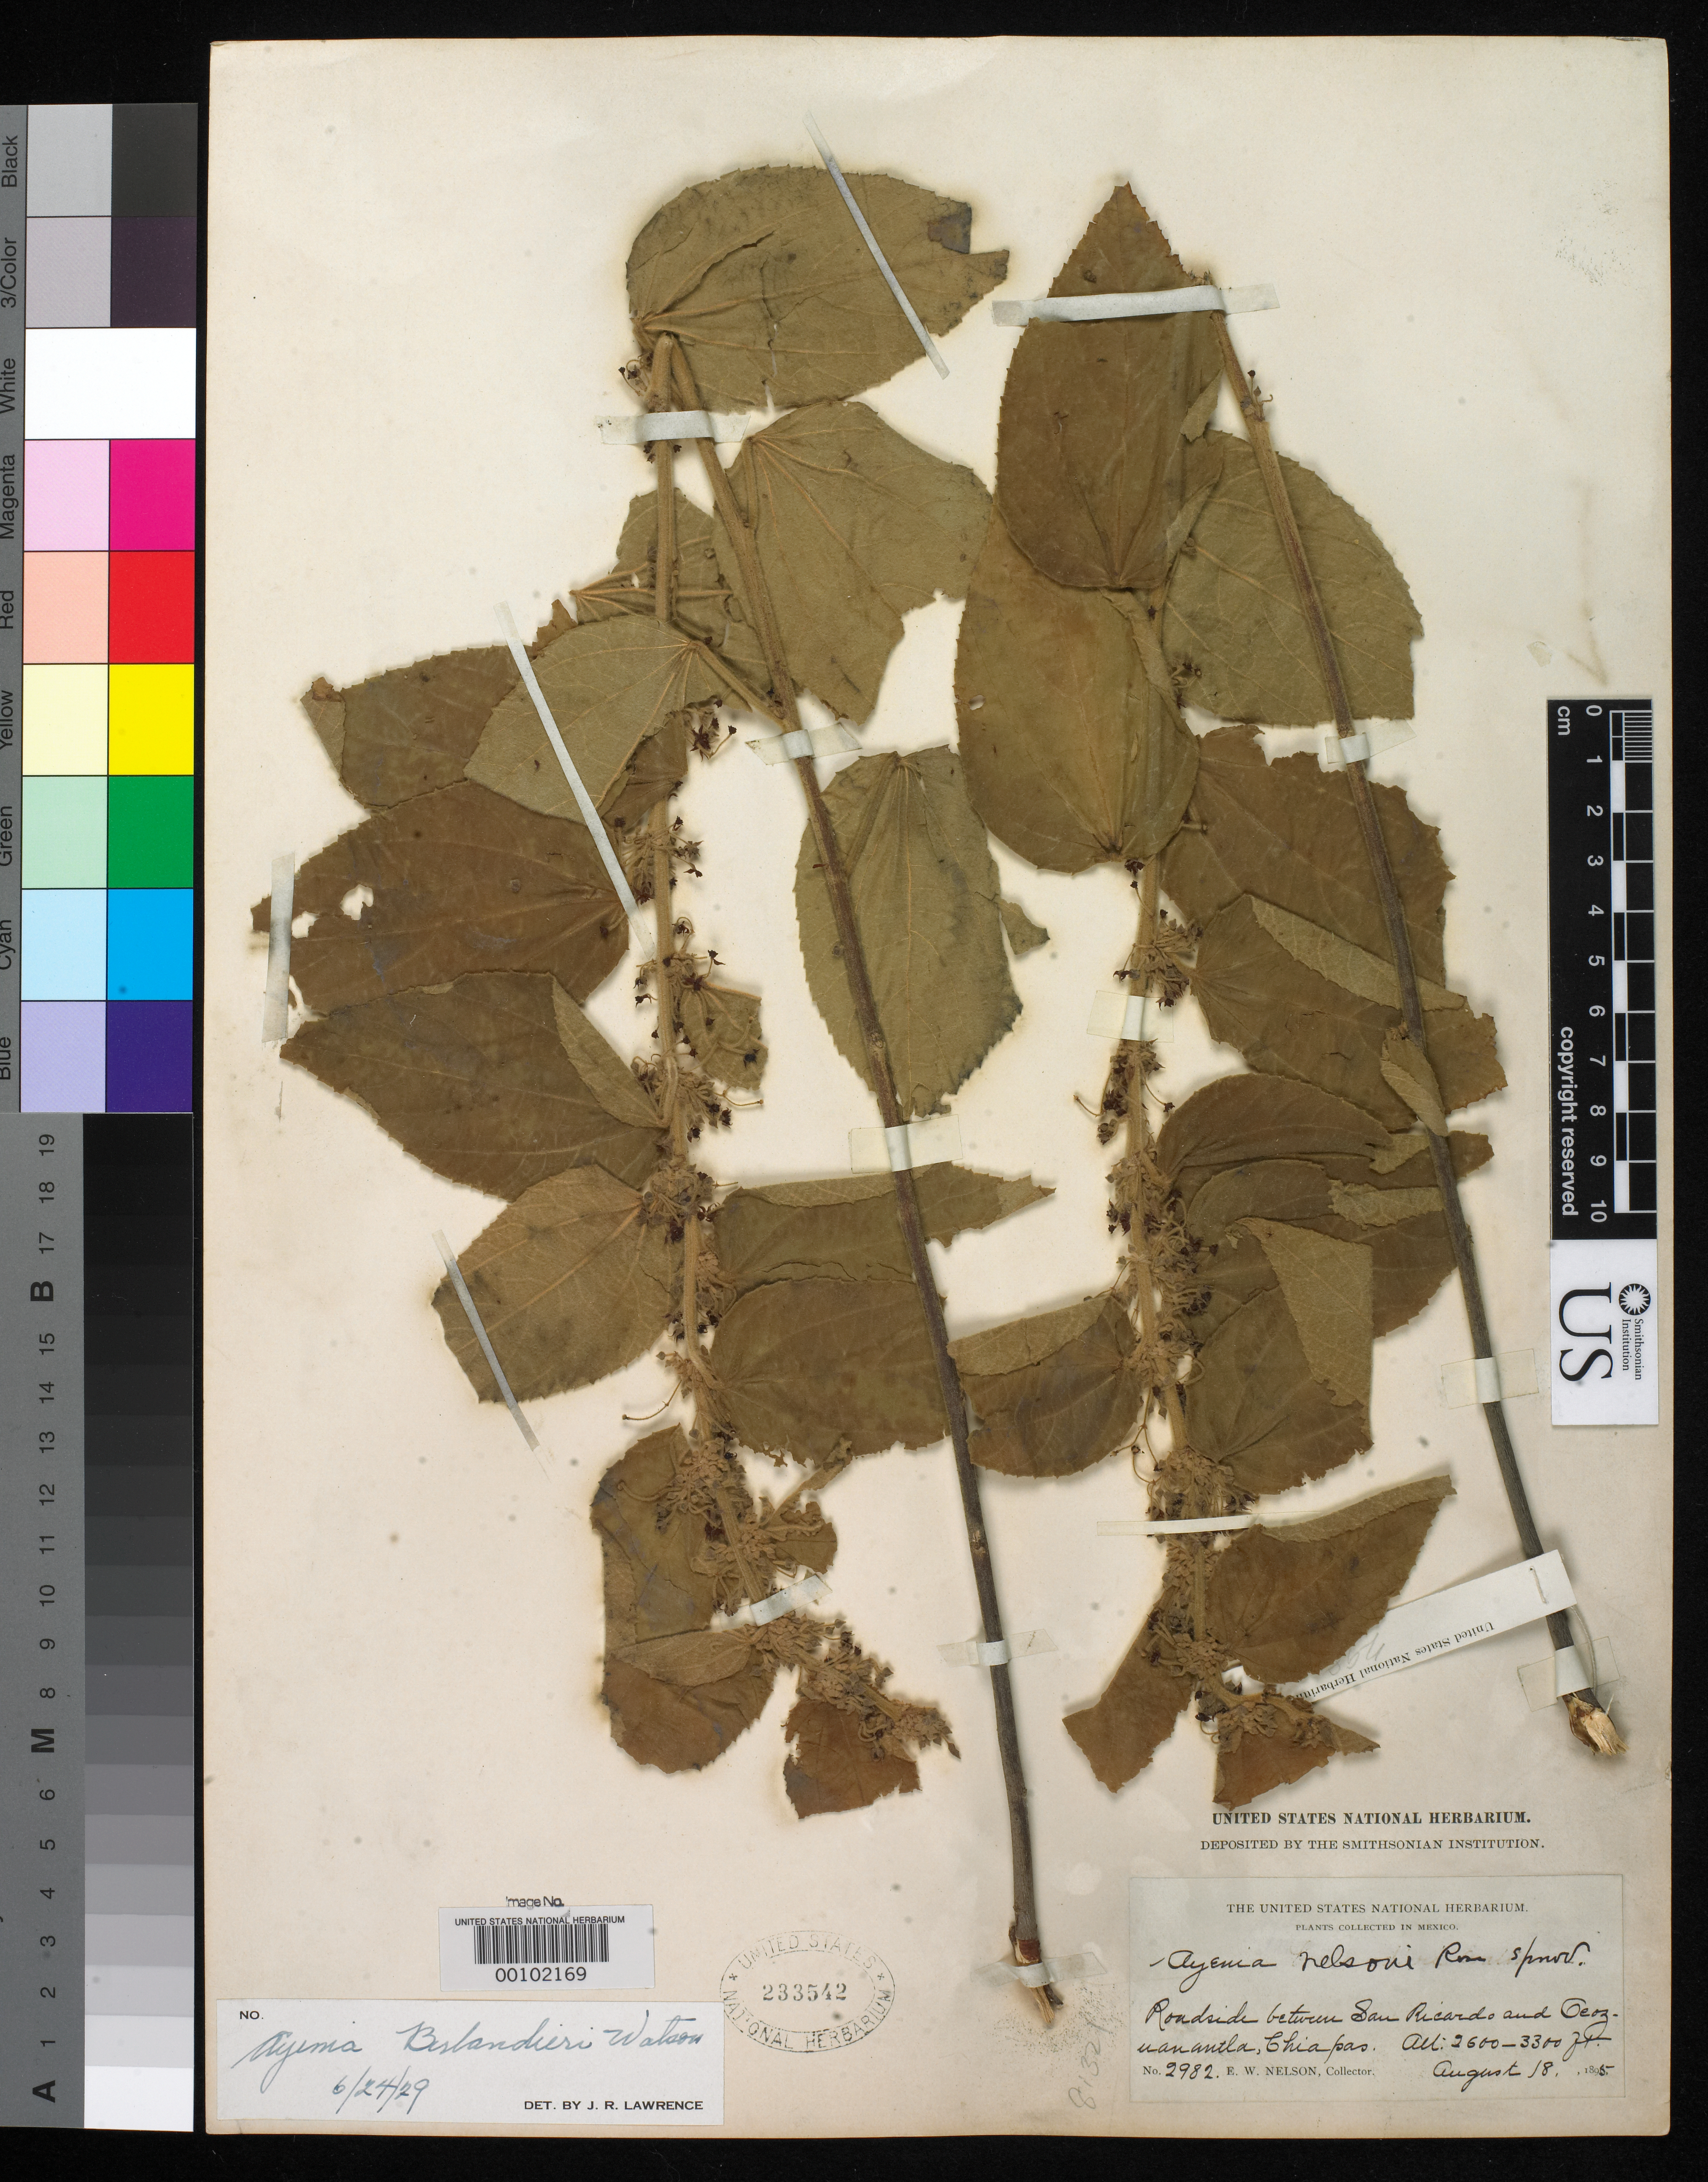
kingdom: Plantae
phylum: Tracheophyta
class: Magnoliopsida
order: Malvales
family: Malvaceae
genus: Ayenia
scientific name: Ayenia nelsonii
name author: Rose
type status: Holotype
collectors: E. W. Nelson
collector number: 2982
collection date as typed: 18 Aug 1895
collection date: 1895-08-18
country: Mexico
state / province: Chiapas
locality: Between San Ricardo and Ocozantla.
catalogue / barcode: US 233542